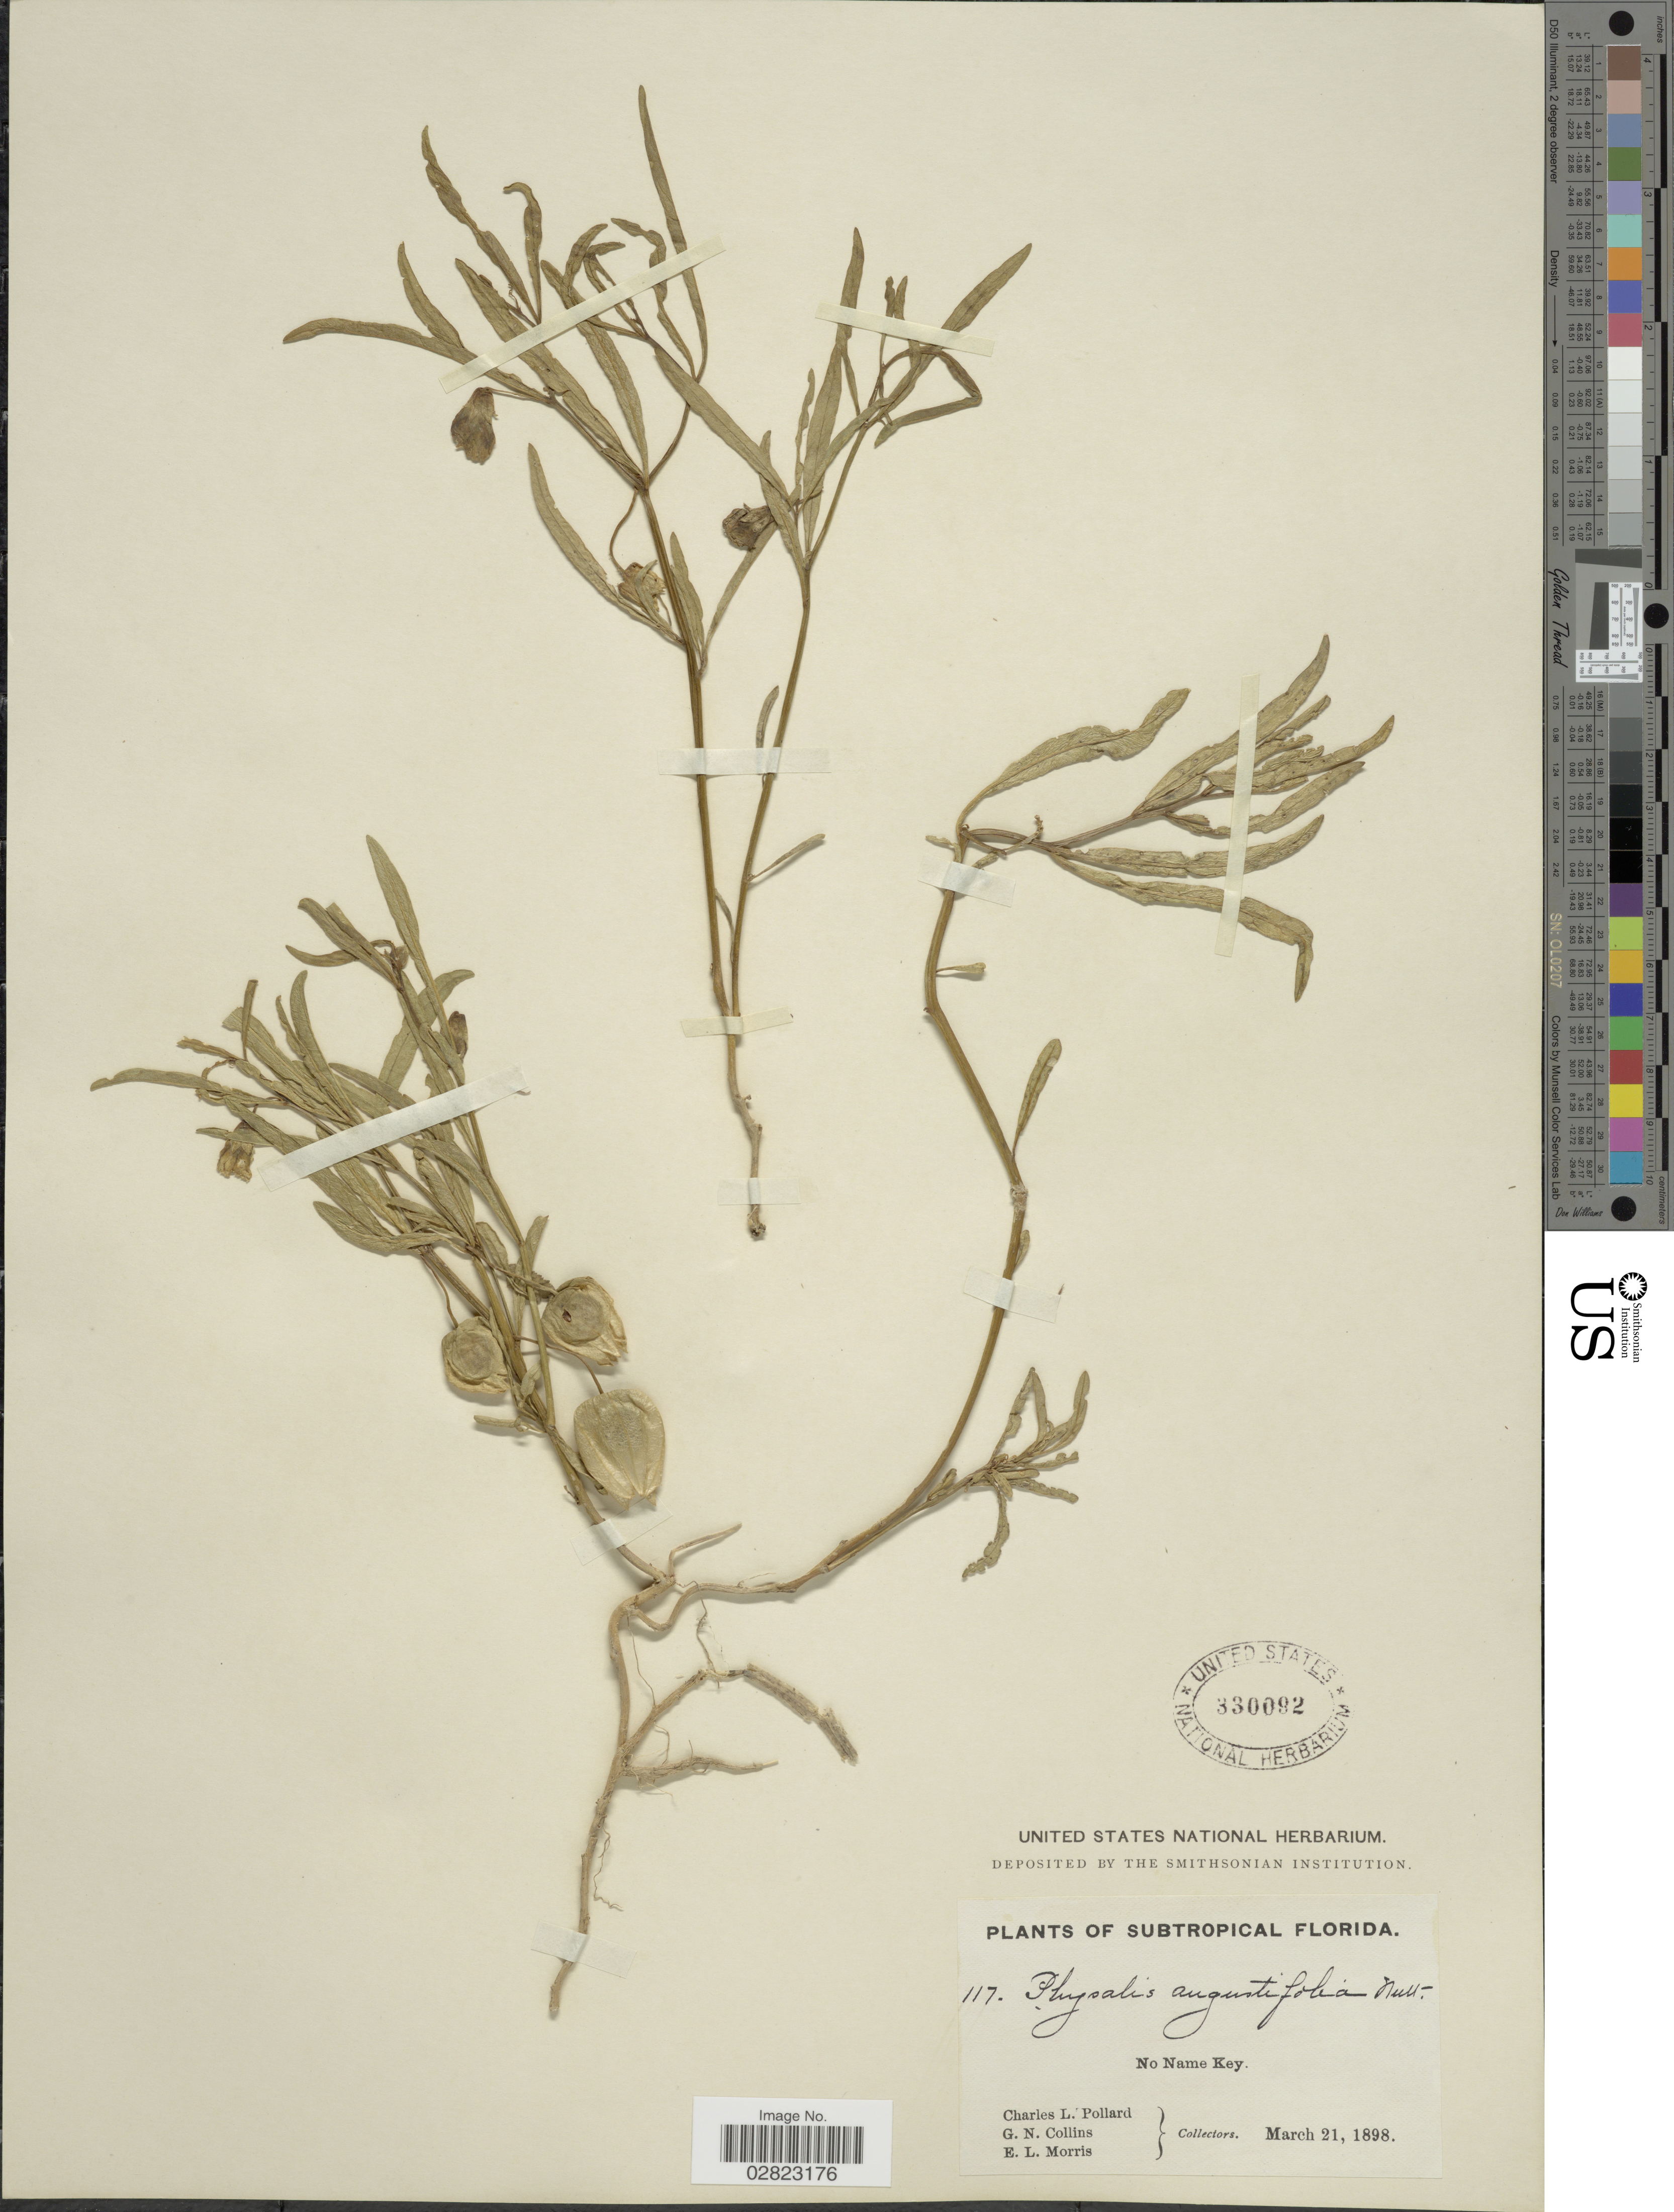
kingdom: Plantae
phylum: Tracheophyta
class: Magnoliopsida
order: Solanales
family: Solanaceae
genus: Physalis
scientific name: Physalis angustifolia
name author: Nutt.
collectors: C. L. Pollard, G. Collins & E. Morris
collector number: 117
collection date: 1898-03-21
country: United States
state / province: Florida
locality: Subtropical Florida. No Name Key.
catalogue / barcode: US 330092